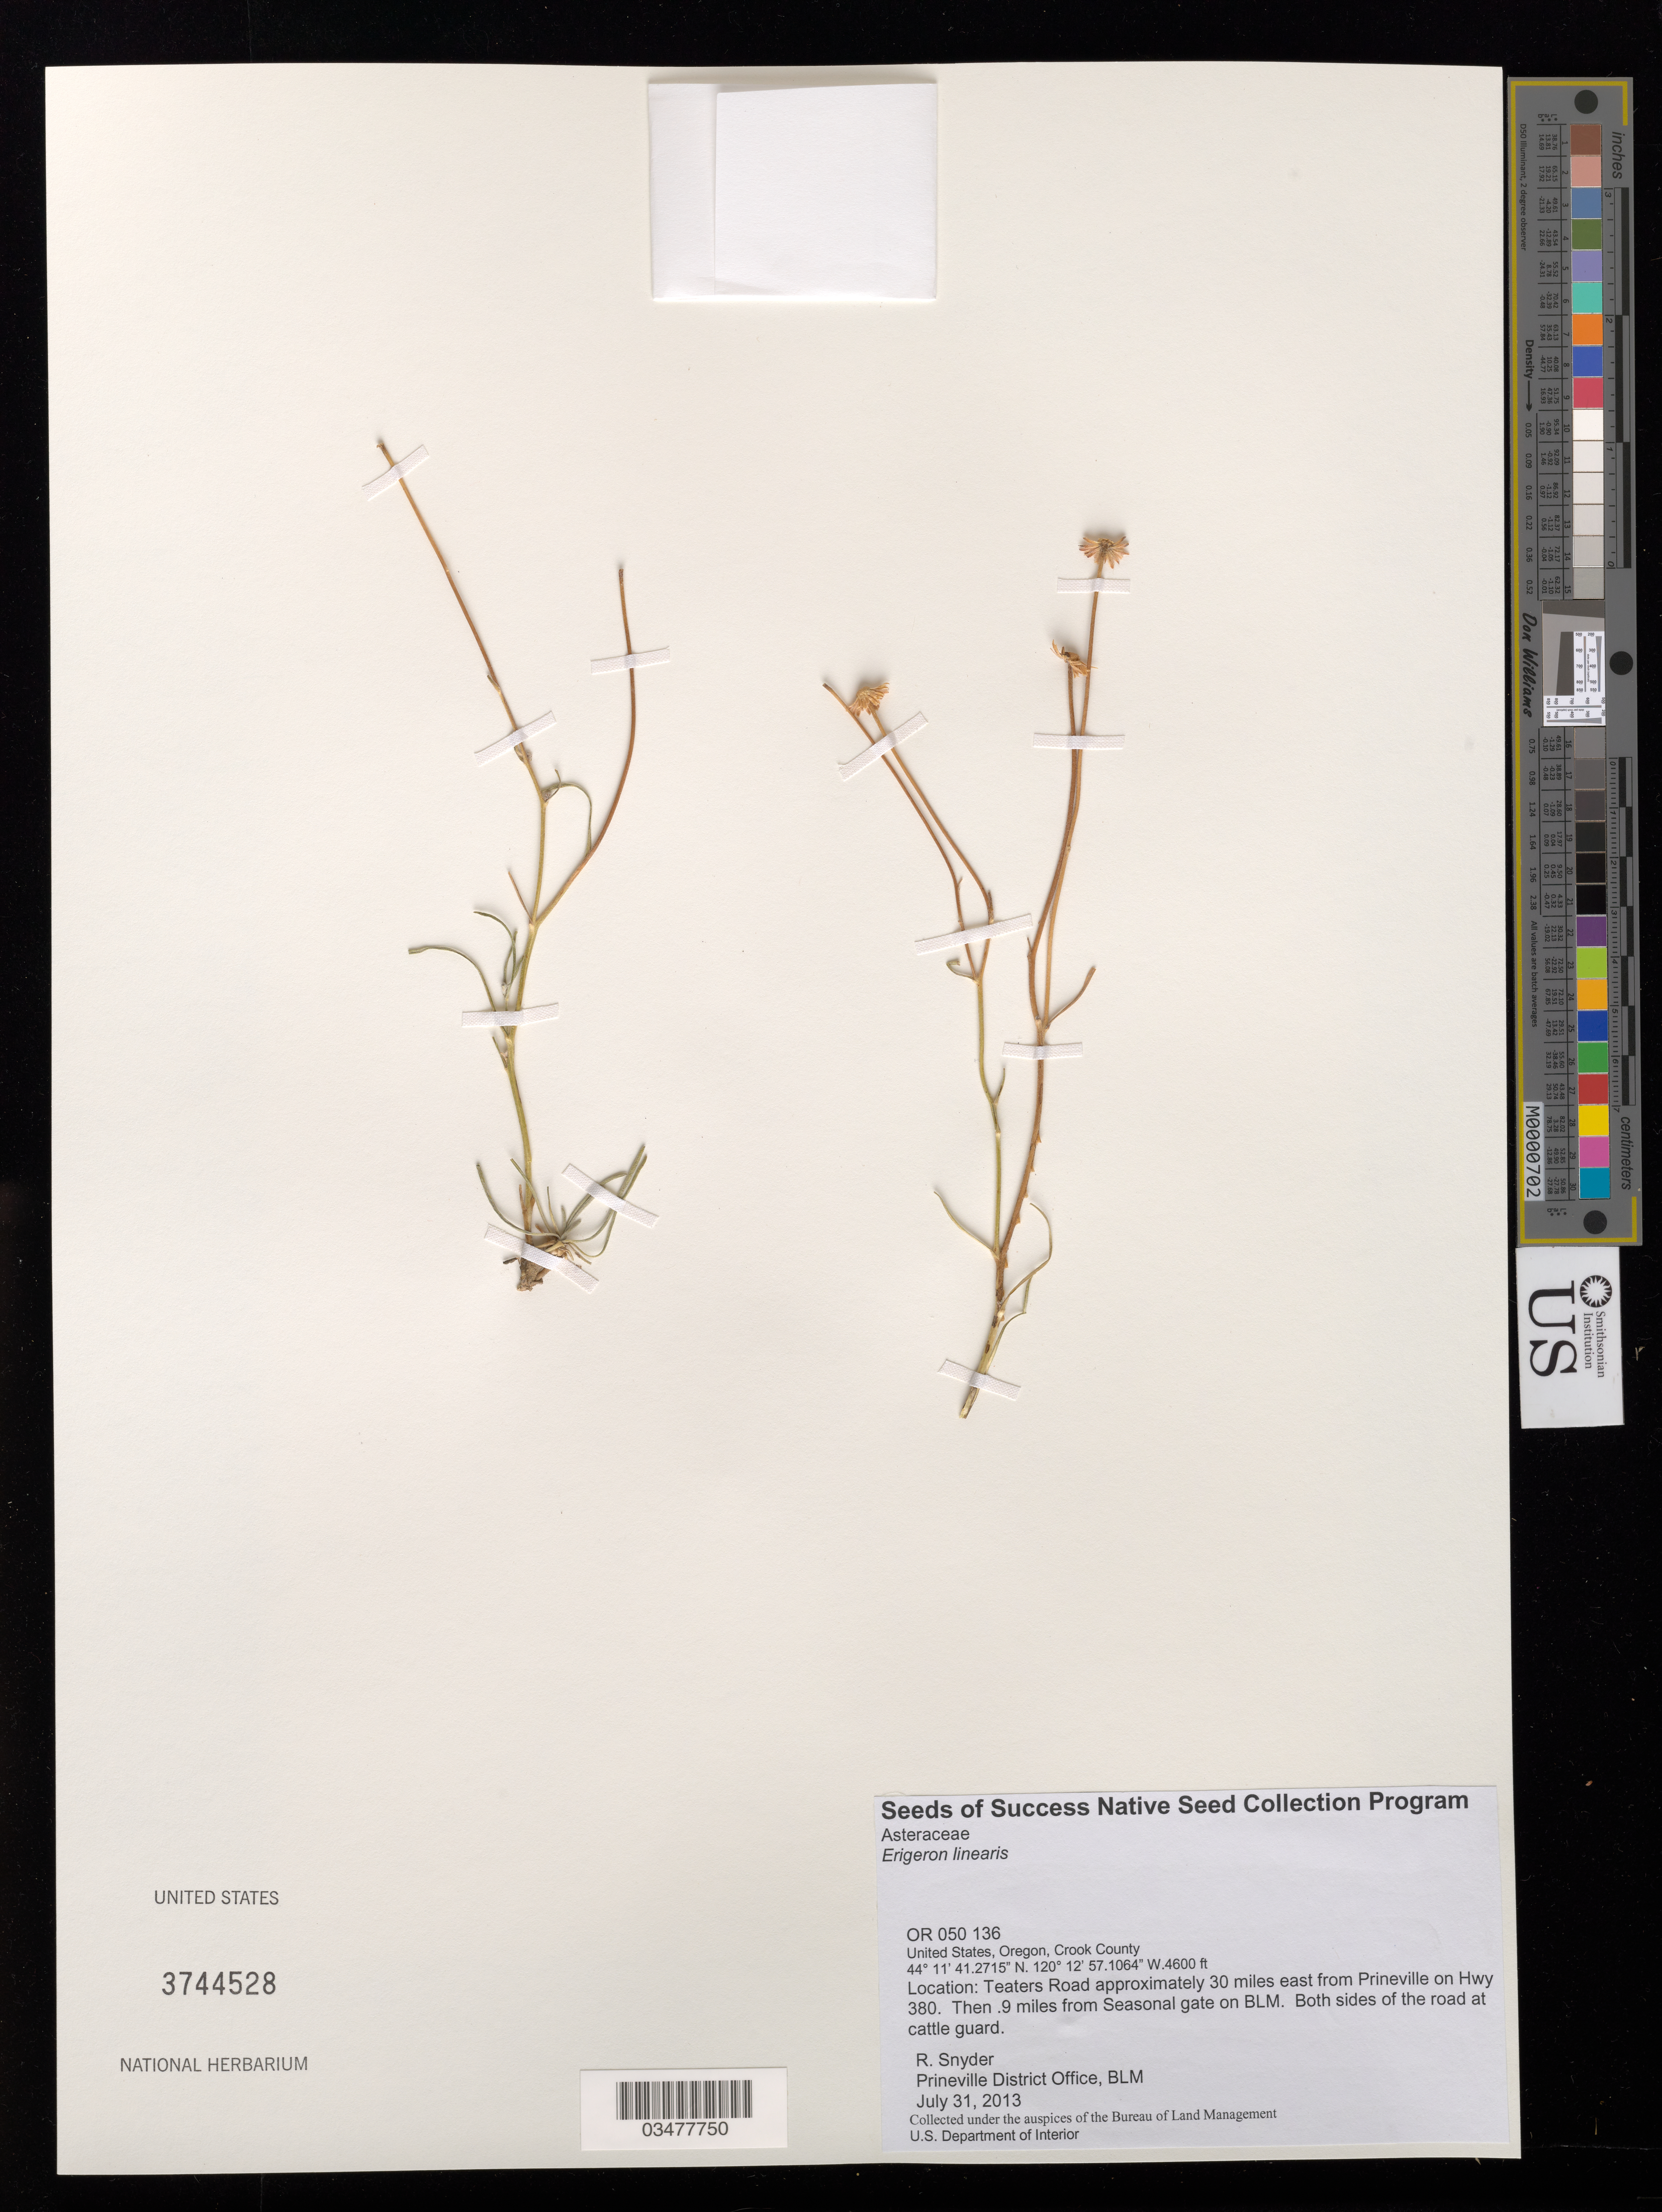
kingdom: Plantae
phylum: Tracheophyta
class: Magnoliopsida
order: Asterales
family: Asteraceae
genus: Erigeron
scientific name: Erigeron linearis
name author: (Hook.) Piper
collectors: R. Snyder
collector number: OR 050 136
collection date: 2013-07-31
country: United States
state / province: Oregon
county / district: Crook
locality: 30 mi E from Prineville on Hwy 380, 0.9 mi. from Seasonal gate on BLM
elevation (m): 1402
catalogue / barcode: US 3744528